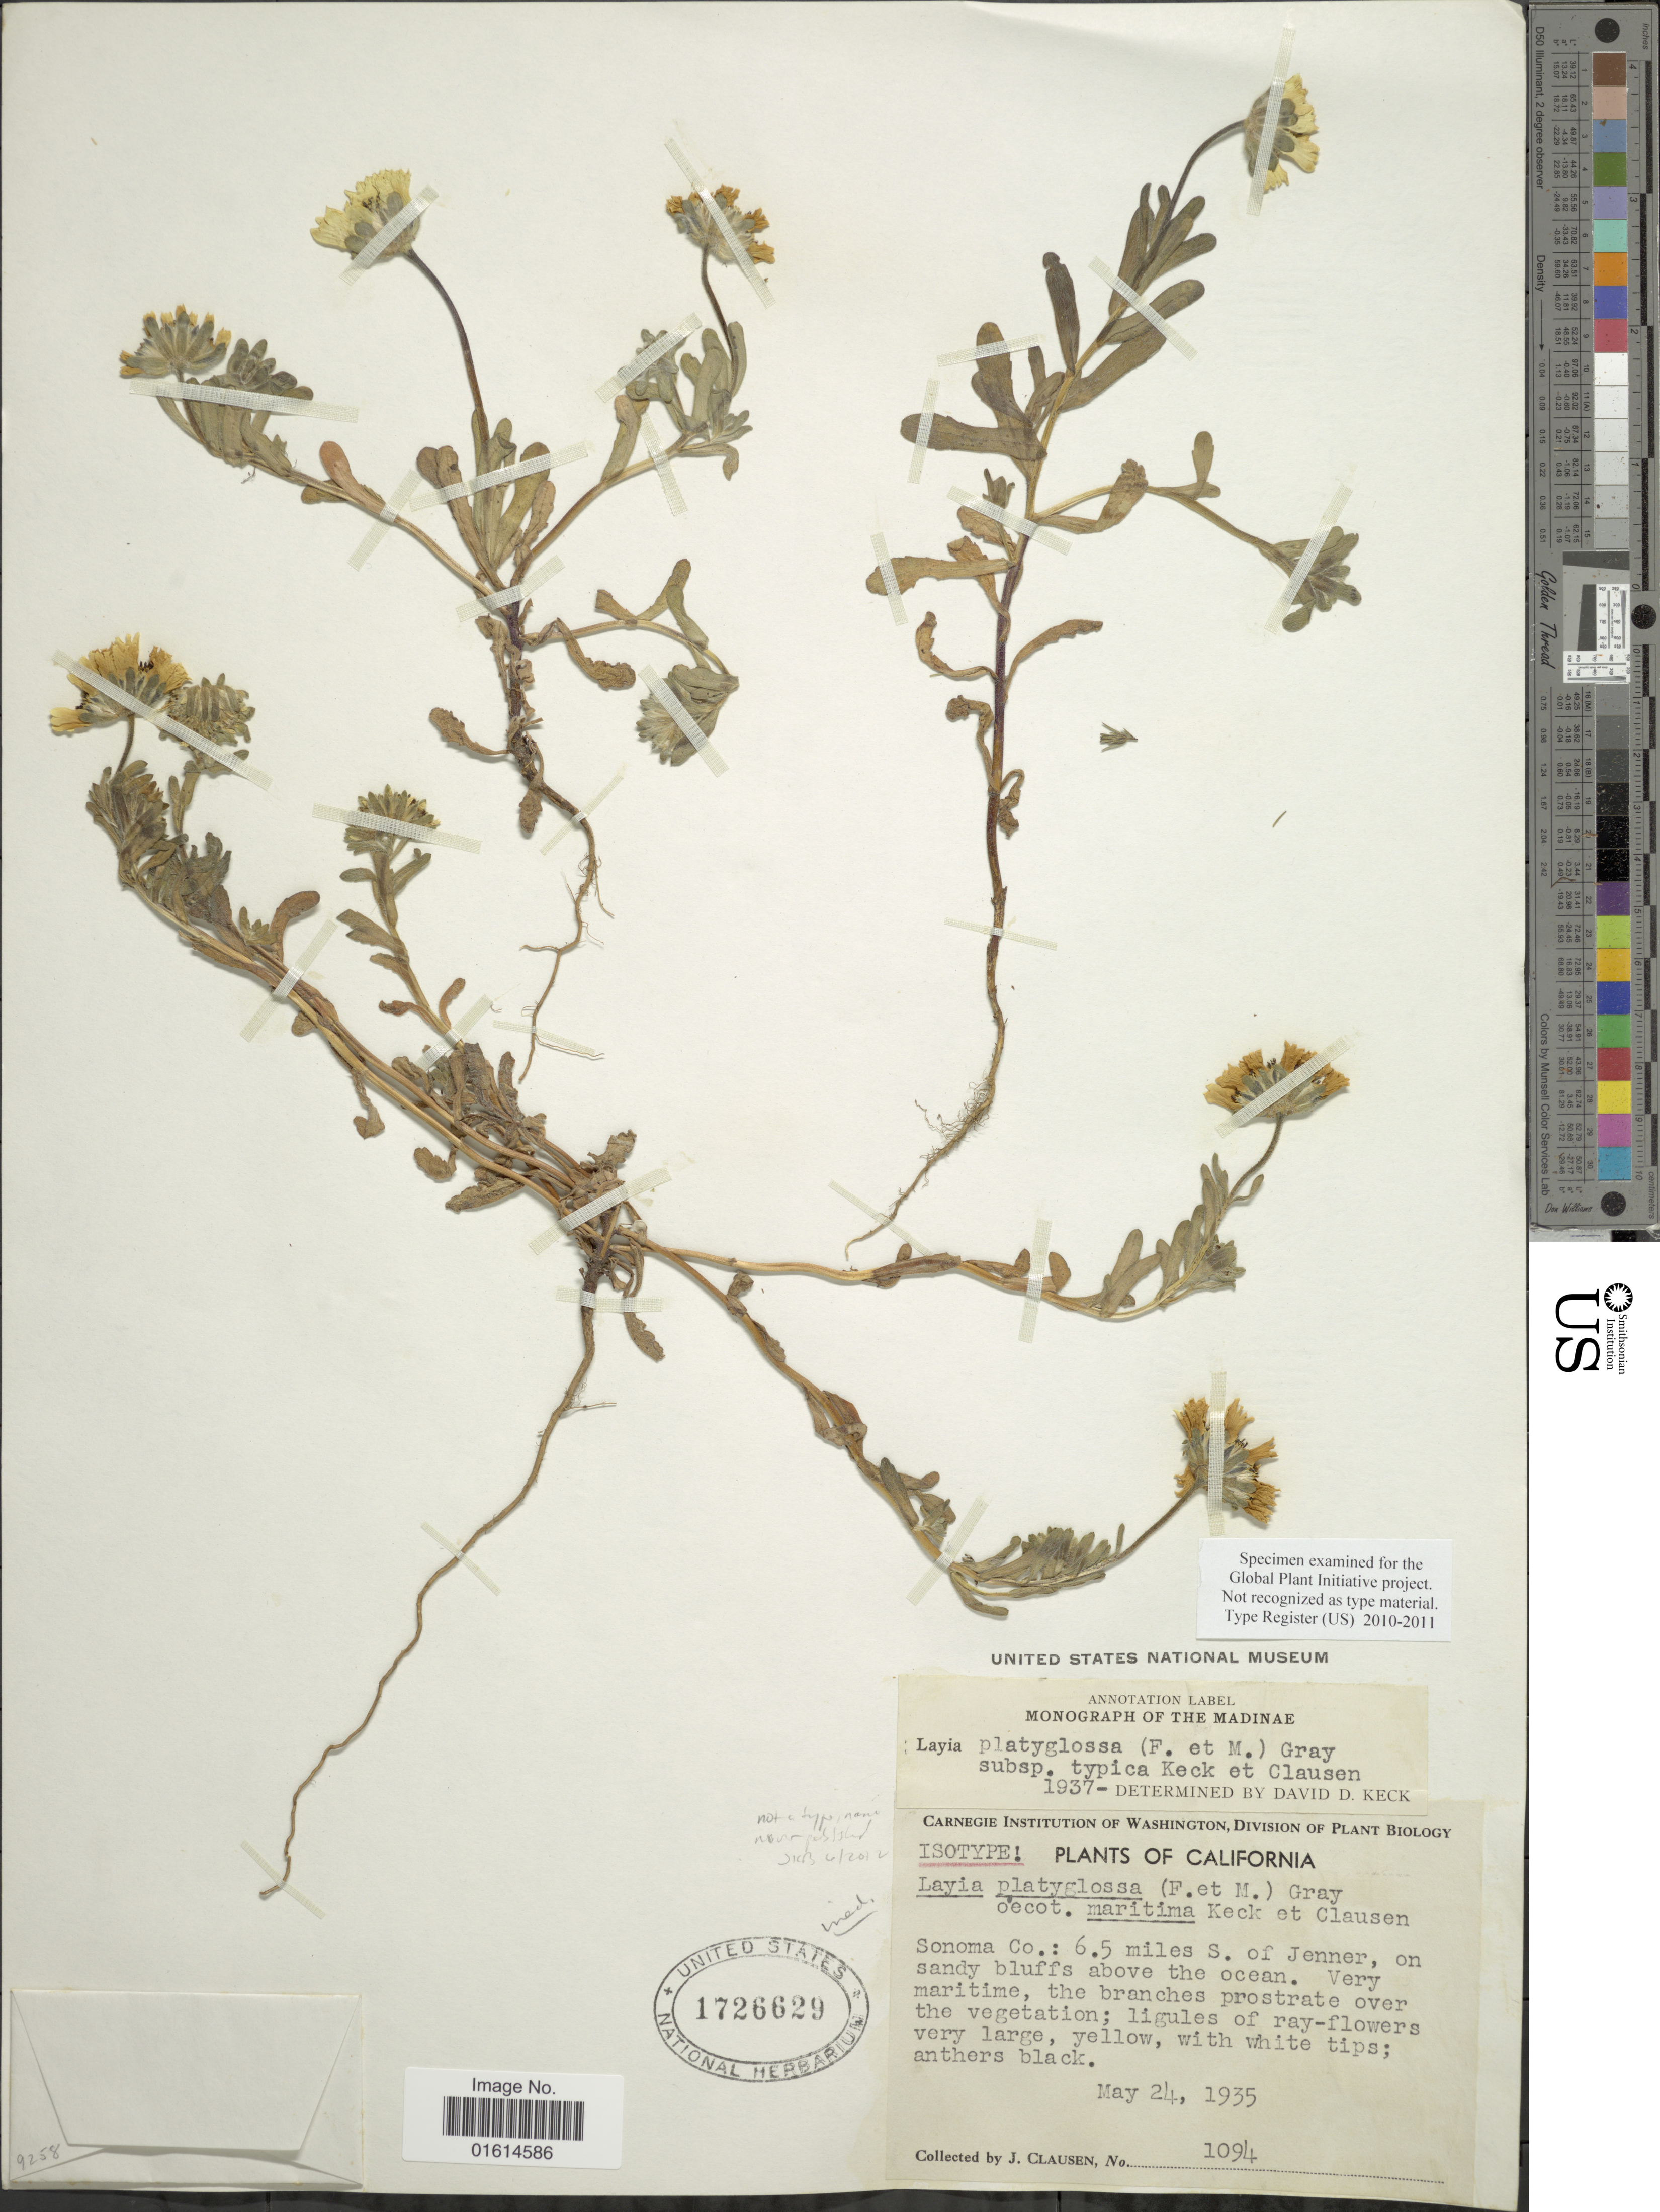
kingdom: Plantae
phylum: Tracheophyta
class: Magnoliopsida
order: Asterales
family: Asteraceae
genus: Layia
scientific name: Layia platyglossa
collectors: J. Clausen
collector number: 1094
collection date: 1935-05-24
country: United States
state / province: California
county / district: Sonoma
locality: Sonoma Co., 6.5 miles s. of Jenner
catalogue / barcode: US 1726629